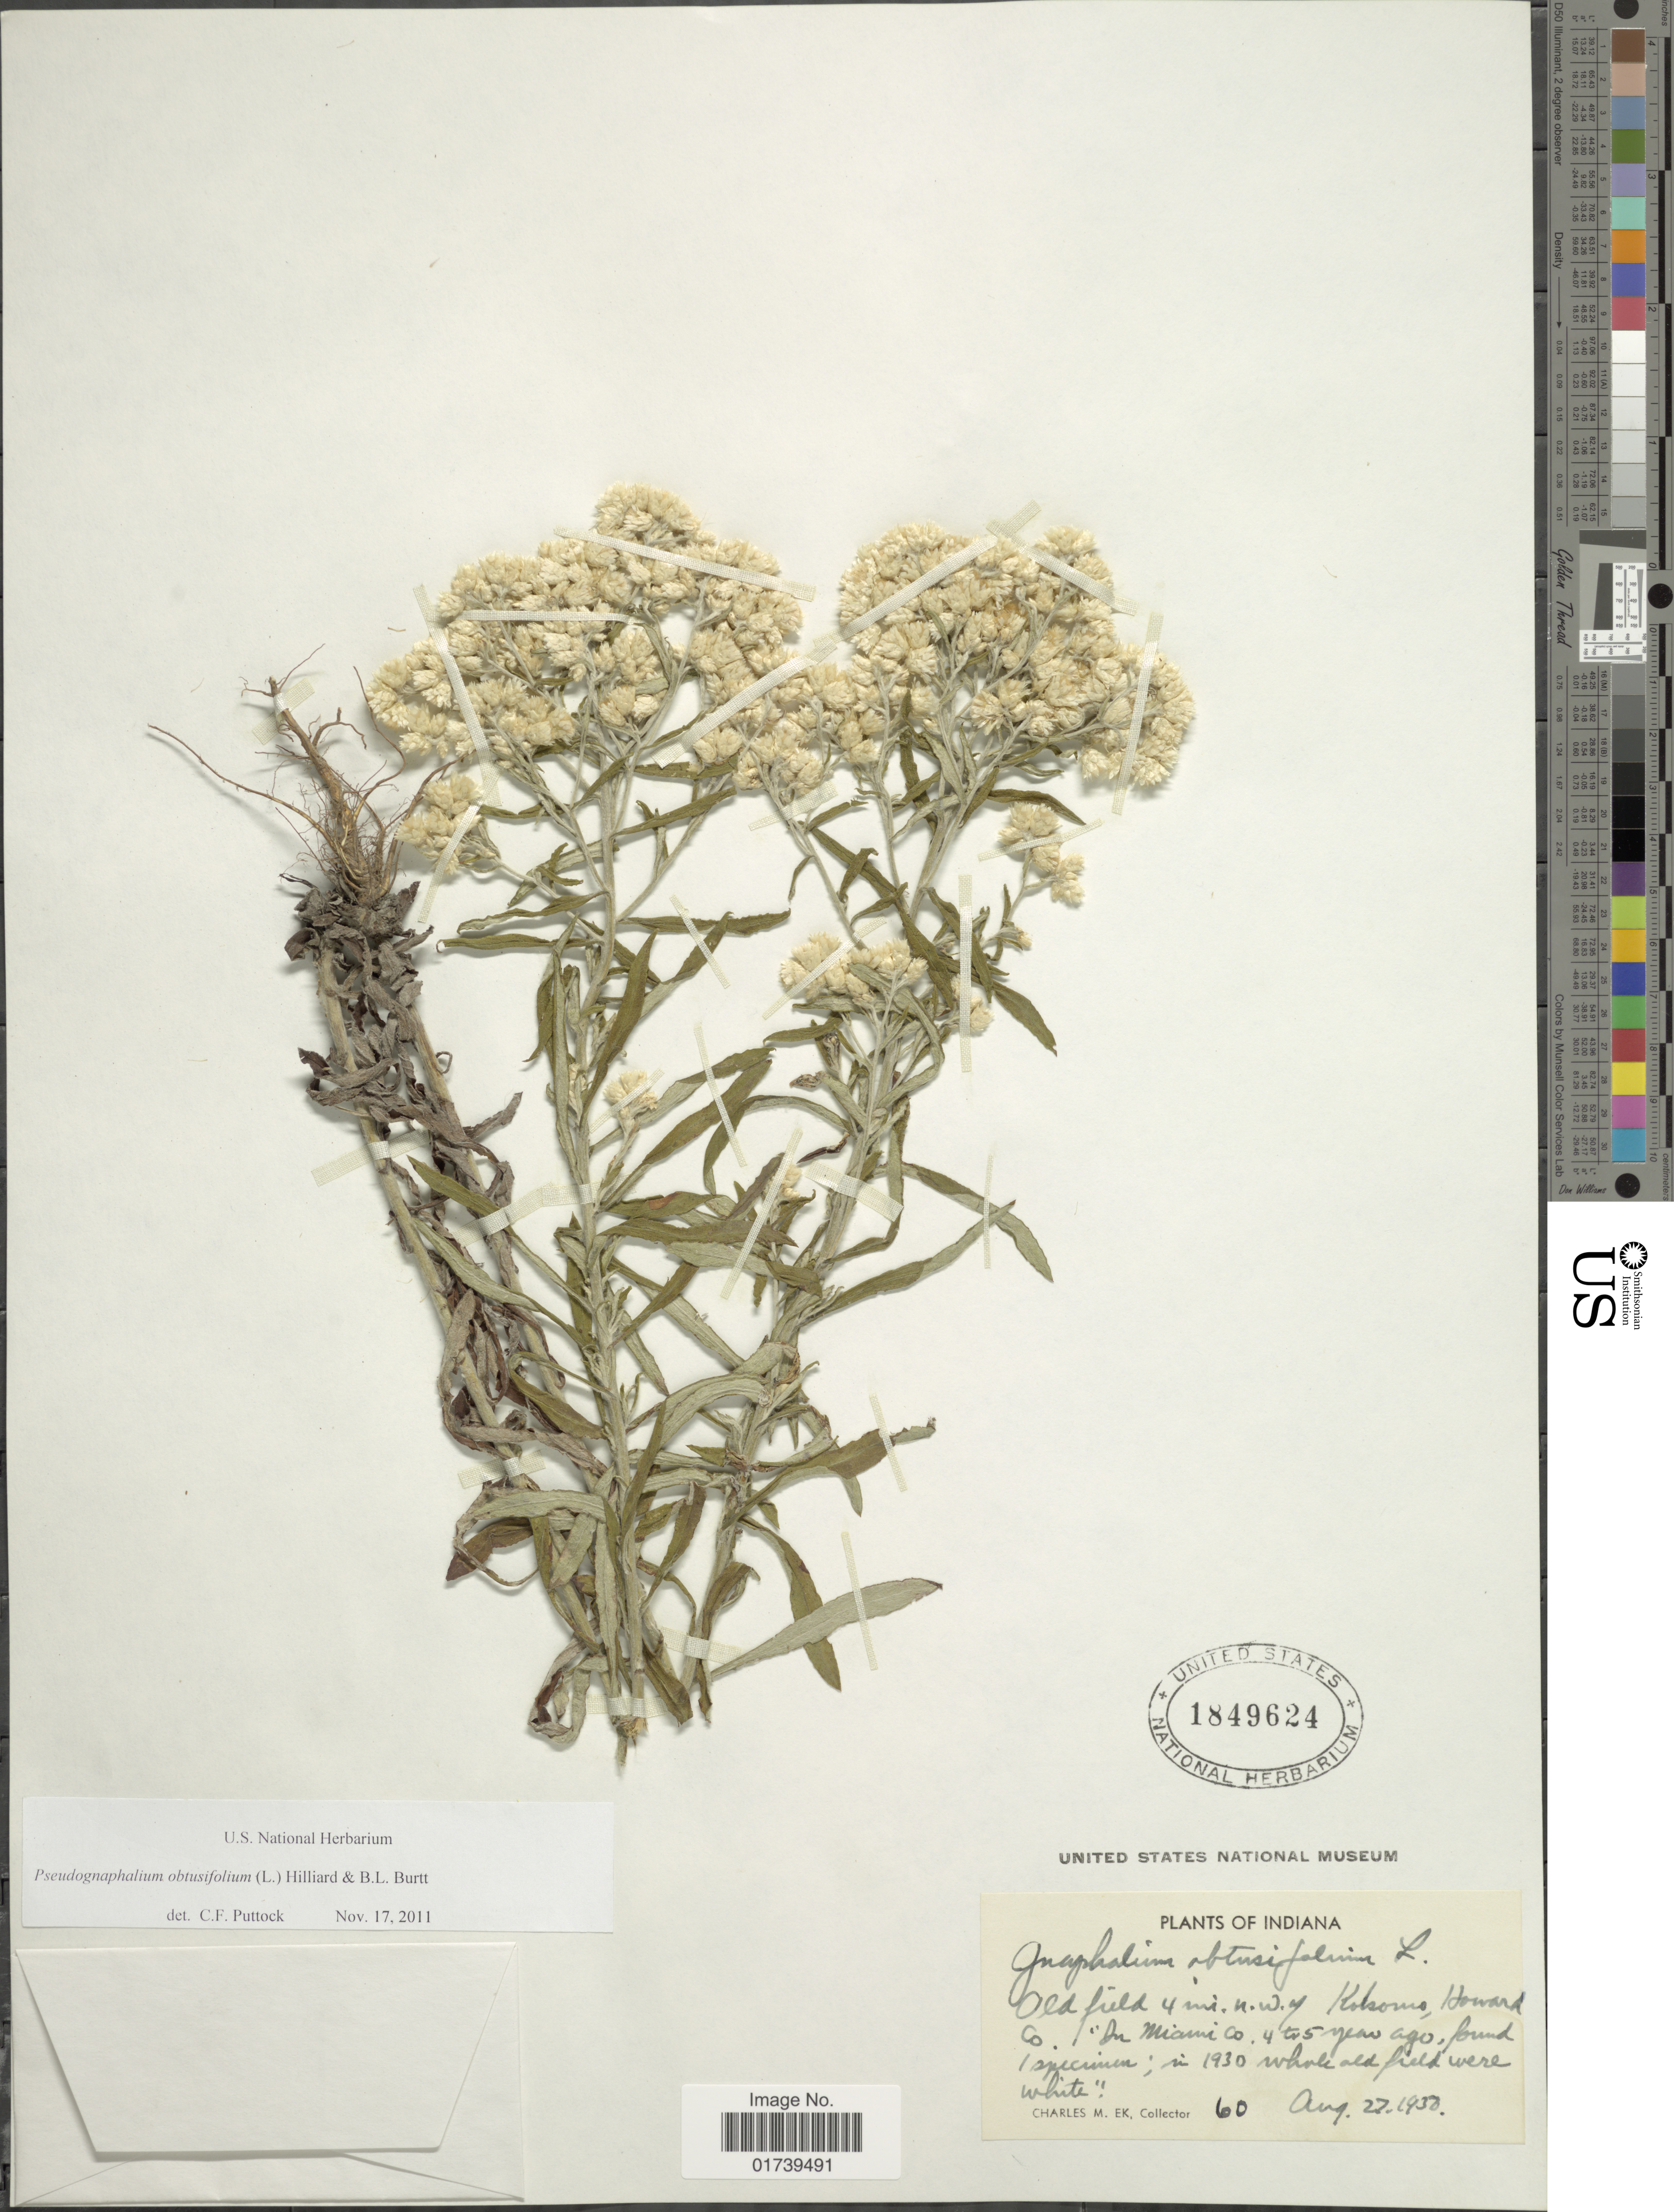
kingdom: Plantae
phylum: Tracheophyta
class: Magnoliopsida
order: Asterales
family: Asteraceae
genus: Pseudognaphalium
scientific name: Pseudognaphalium obtusifolium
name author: (L.) Hilliard & B.L. Burtt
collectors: C. Ek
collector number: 60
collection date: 1950-08-27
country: United States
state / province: Indiana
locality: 4 mi. n. w. y., Kotsomo Howard Co.,In Miami Co.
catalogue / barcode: US 1849624